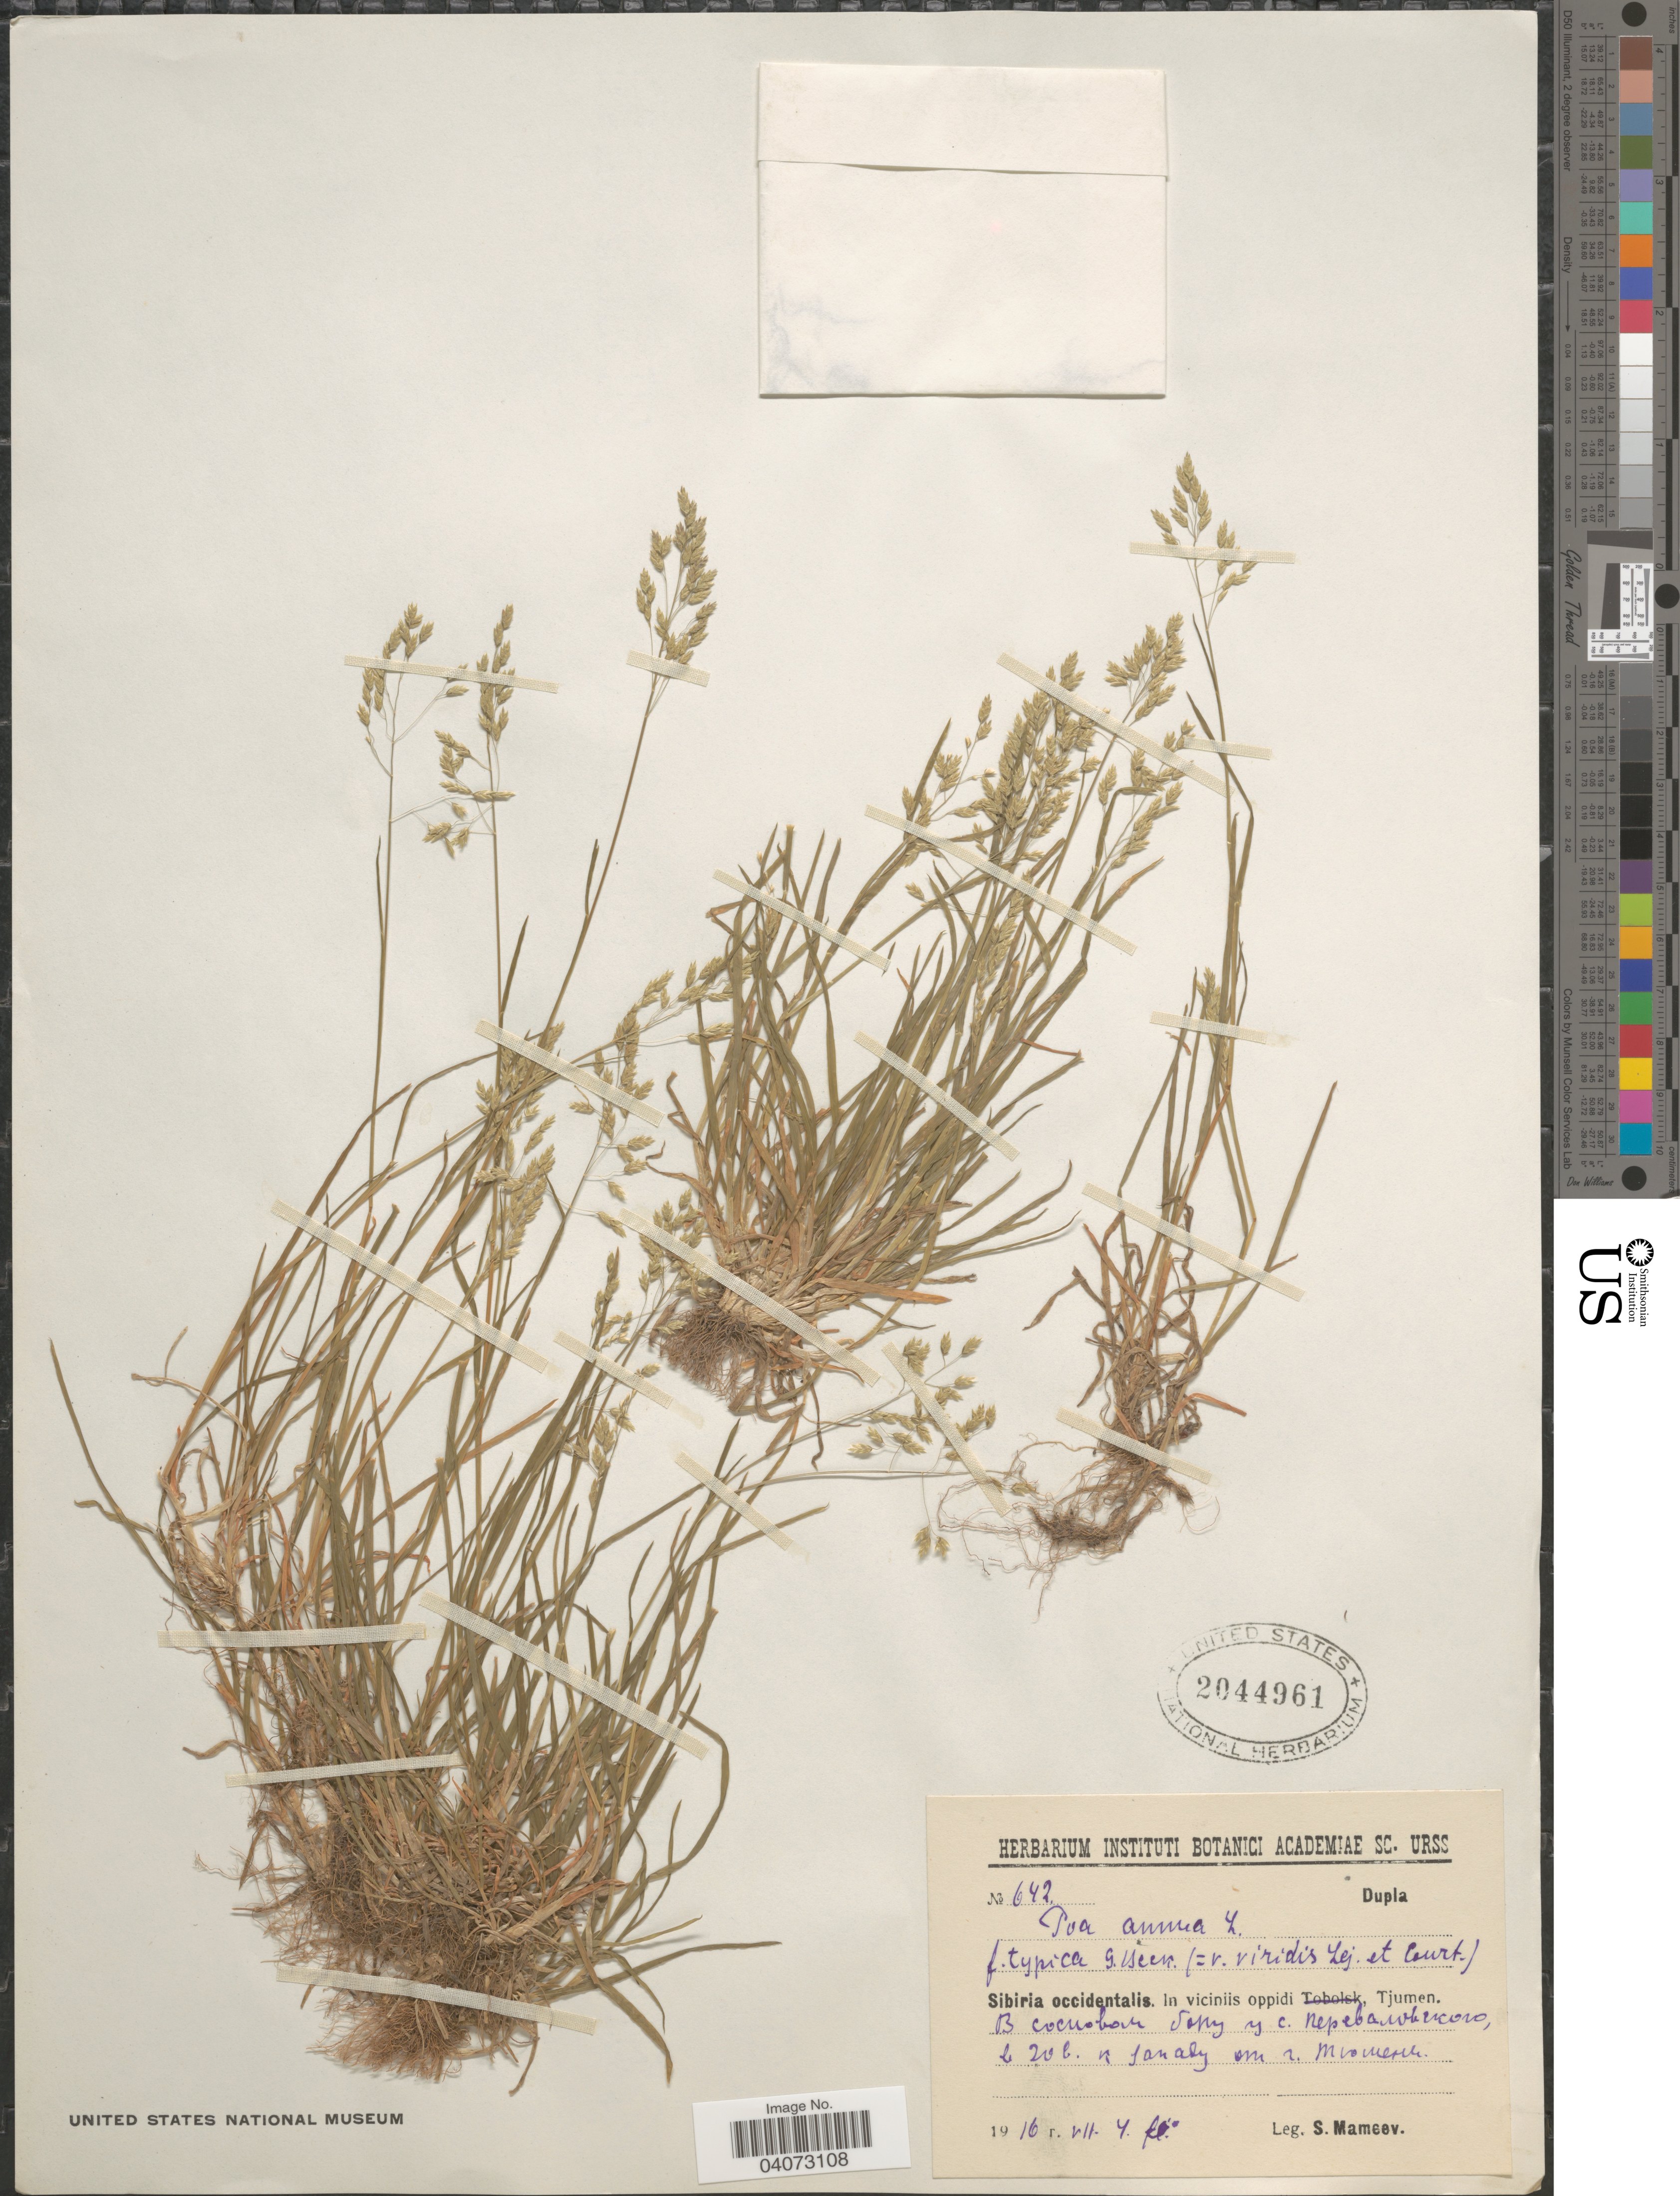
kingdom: Plantae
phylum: Tracheophyta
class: Liliopsida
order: Poales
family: Poaceae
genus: Poa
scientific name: Poa annua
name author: L.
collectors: S. Mameev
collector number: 642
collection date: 1916-07-04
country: Russian Federation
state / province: Tyumen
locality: Sibiria occidentalis. In viciniis oppidi Tjumen. Near village Perevalovskoye, 21.3 km W of Tyumen.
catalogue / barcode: US 2044961